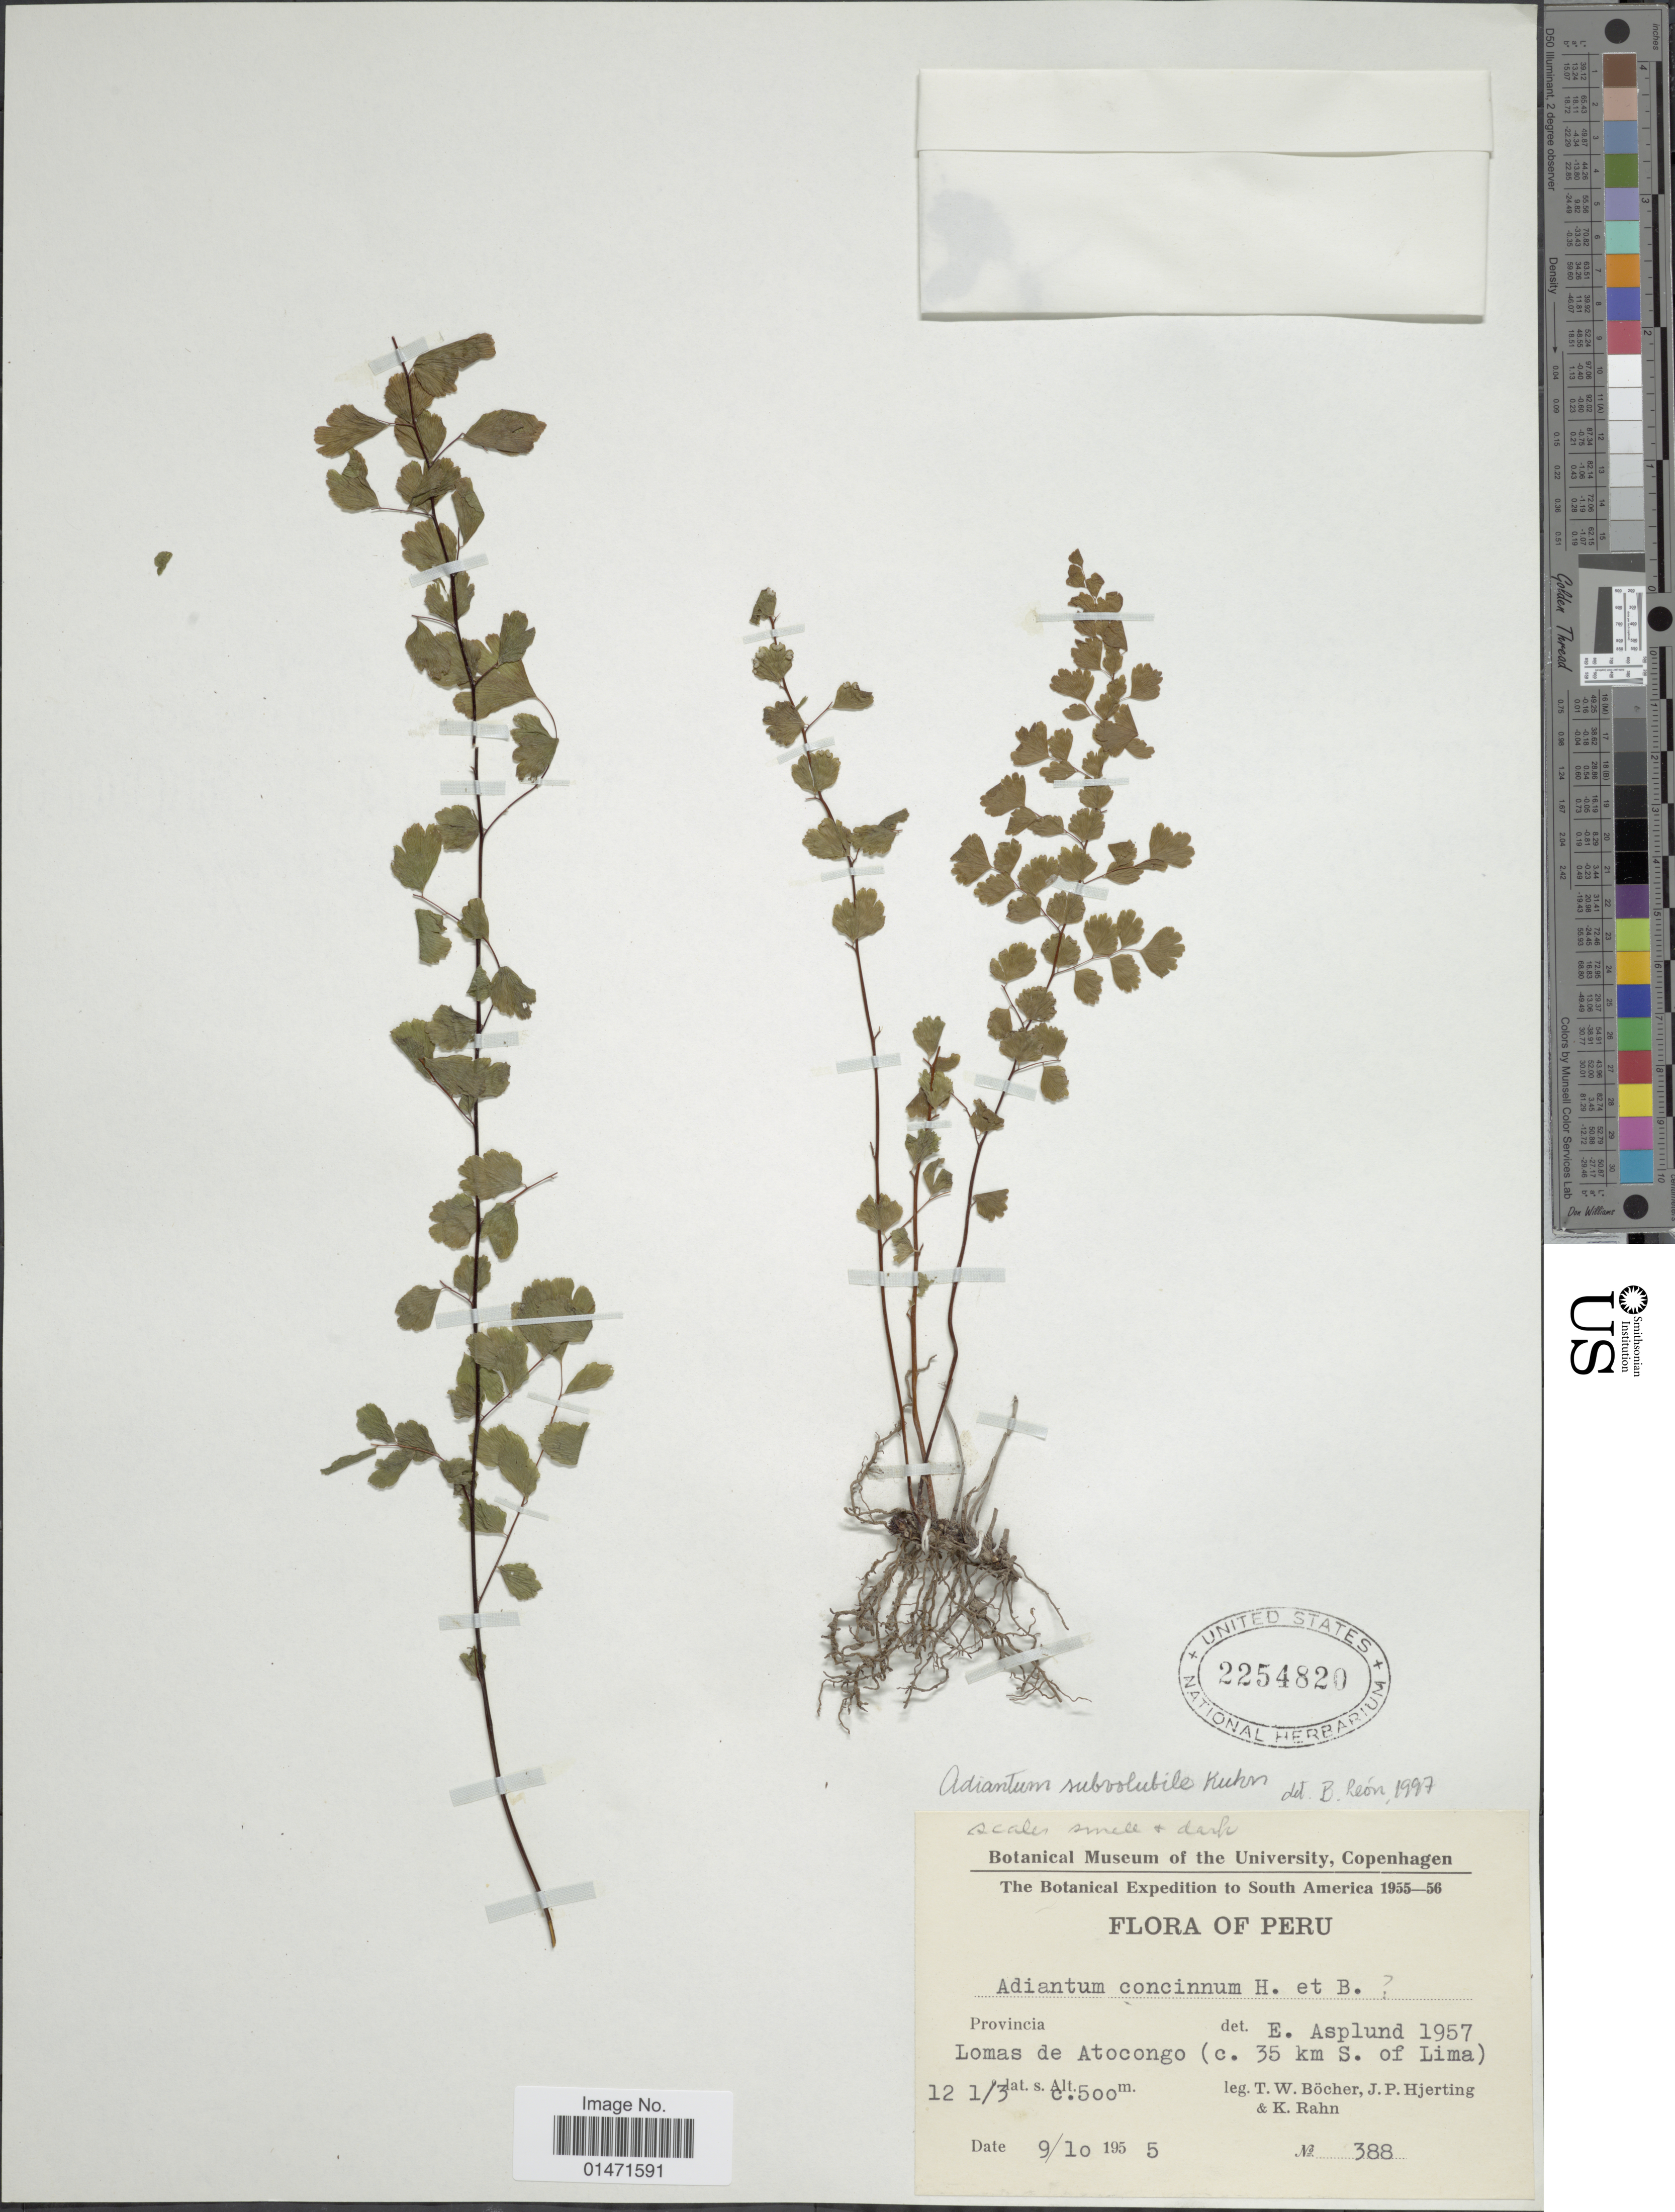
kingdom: Plantae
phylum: Tracheophyta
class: Polypodiopsida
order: Polypodiales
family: Pteridaceae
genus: Adiantum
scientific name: Adiantum subvolubile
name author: Mett. ex Kuhn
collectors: T. Böcher, J. P. Hjerting & K. Rahn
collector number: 388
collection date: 1955-10-09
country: Peru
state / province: Lima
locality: Provincia Lomas de Atocongo (c. 35 km S. of Lima)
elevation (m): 500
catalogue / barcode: US 2254820